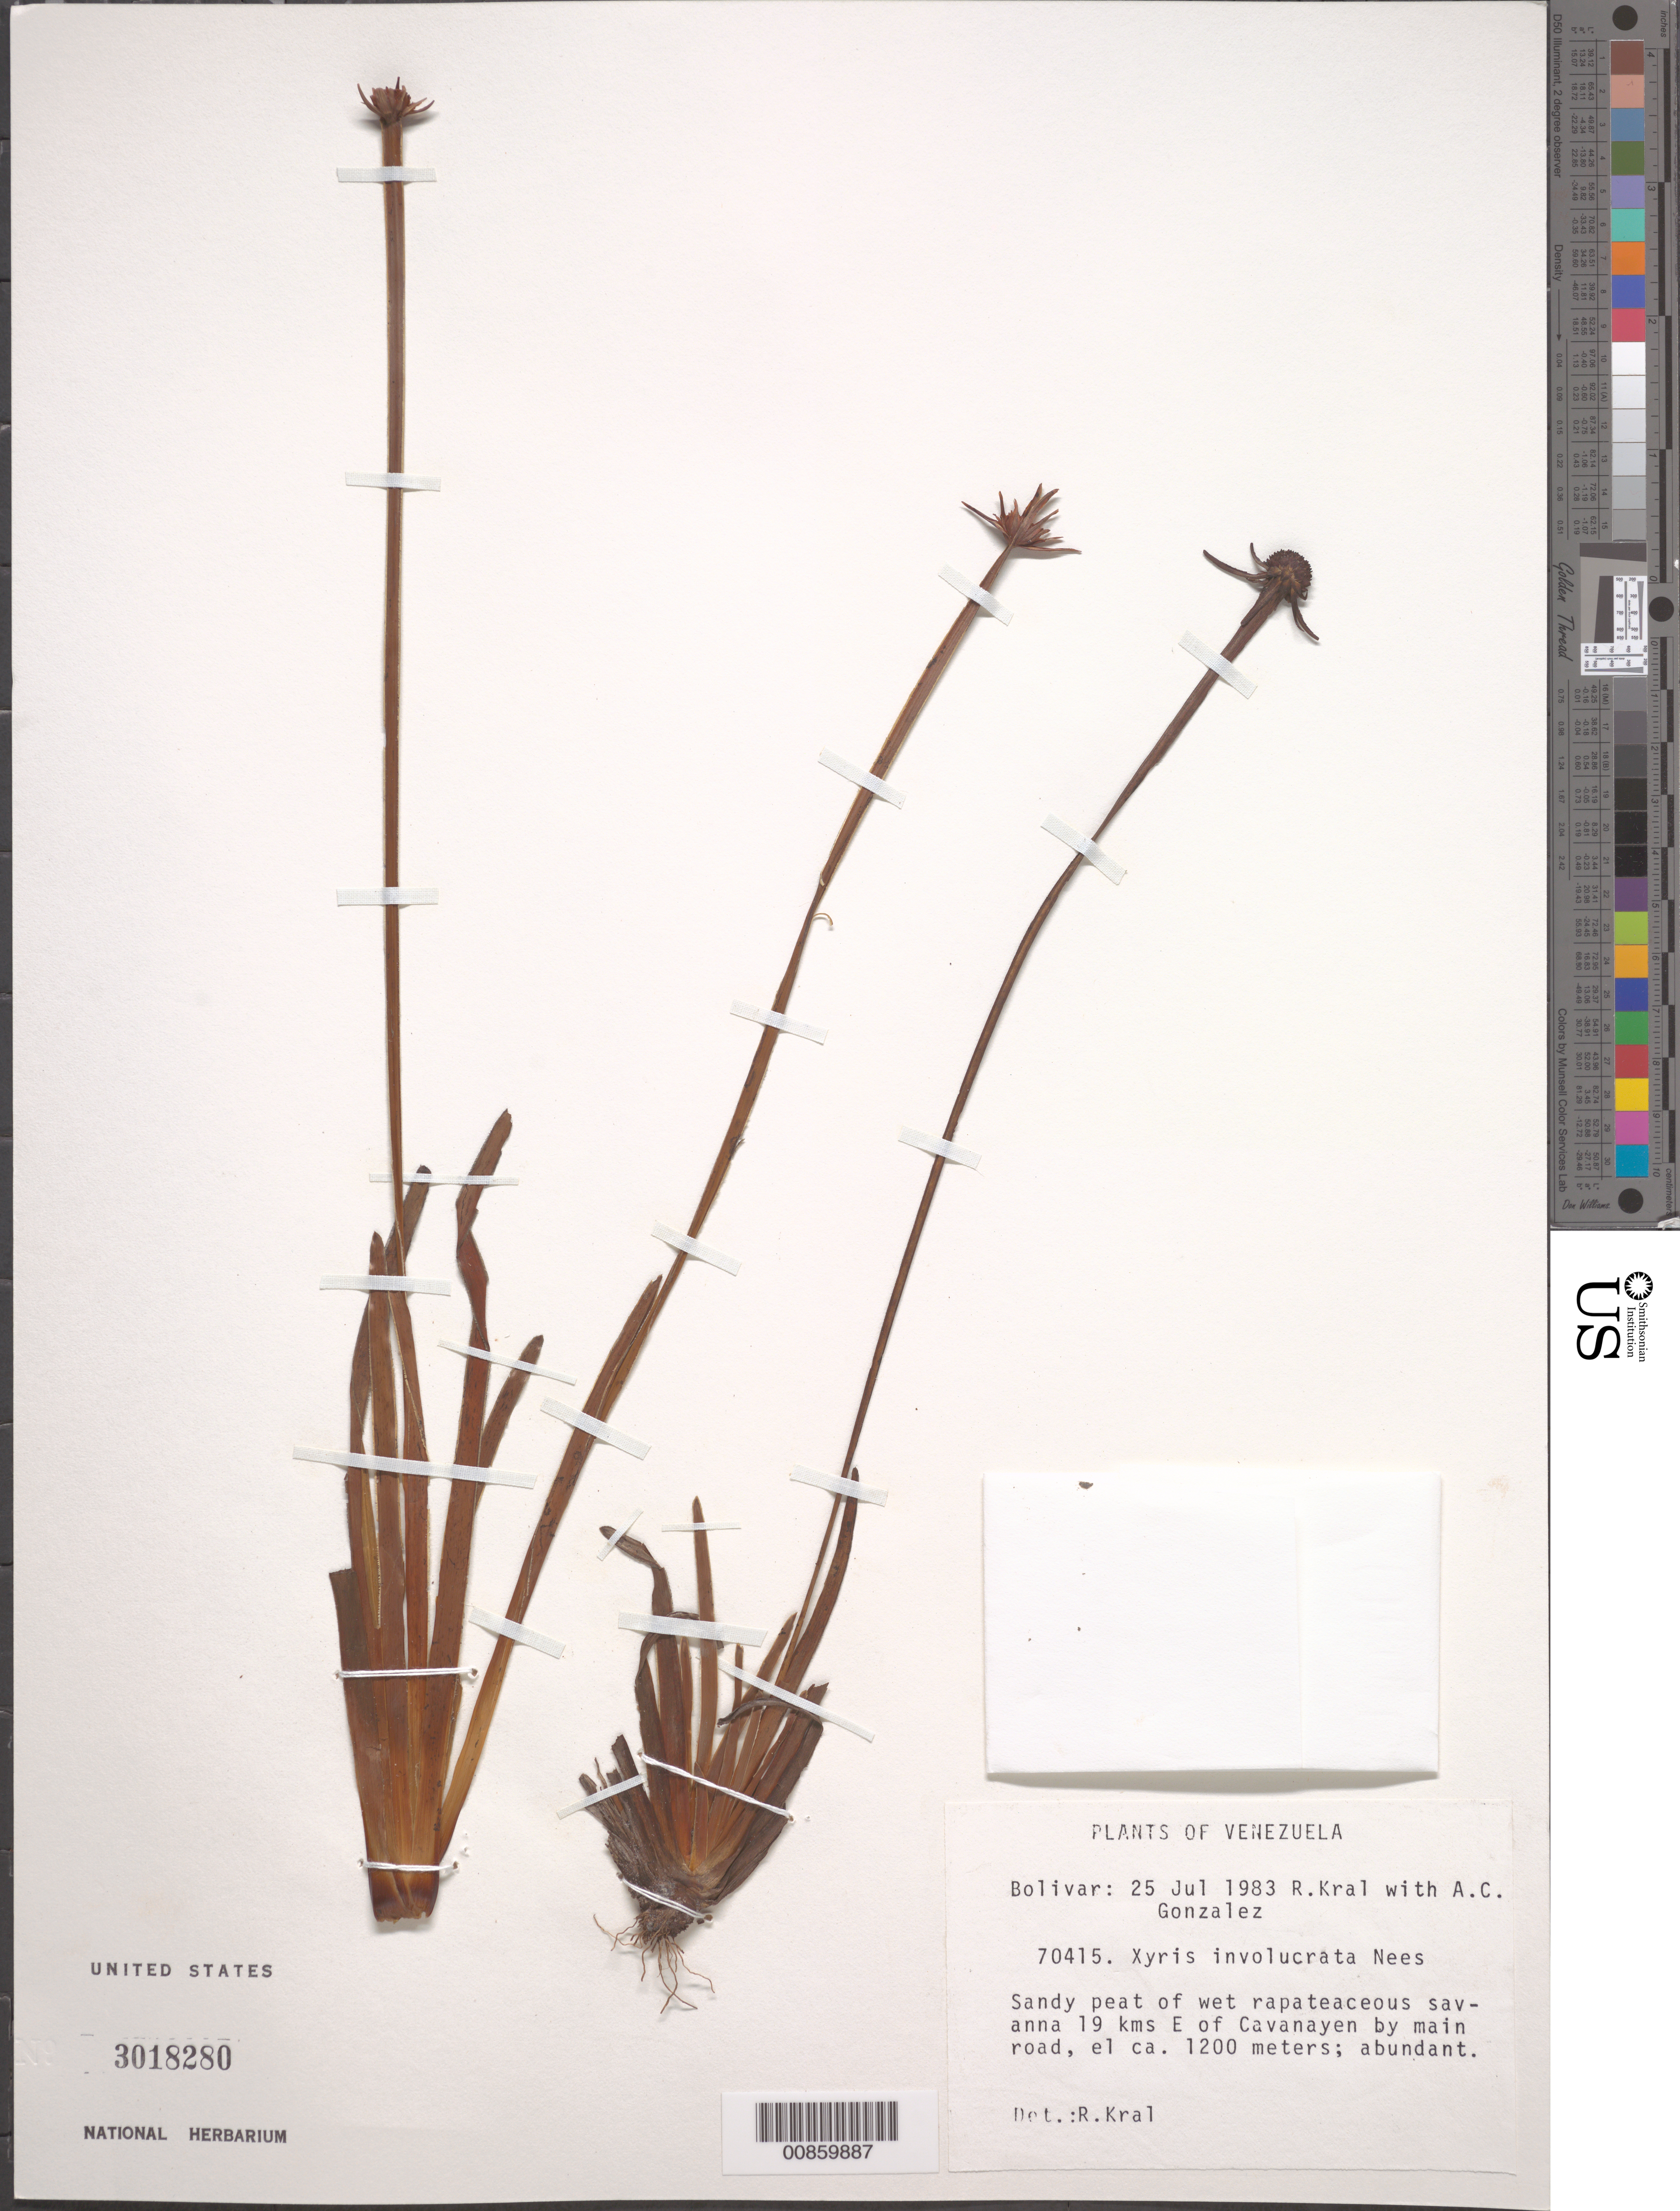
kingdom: Plantae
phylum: Tracheophyta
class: Liliopsida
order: Poales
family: Xyridaceae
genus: Xyris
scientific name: Xyris involucrata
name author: Nees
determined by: Kral, Robert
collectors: R. Kral & A. C. González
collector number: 70415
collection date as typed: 25-Jul-83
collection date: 1983-07-25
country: Venezuela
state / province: Bolívar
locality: Gran Sabana, Kavanayén, 19 km E by main road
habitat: Sandy peat of wet rapateaceous savanna.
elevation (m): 1200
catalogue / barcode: US 3018280